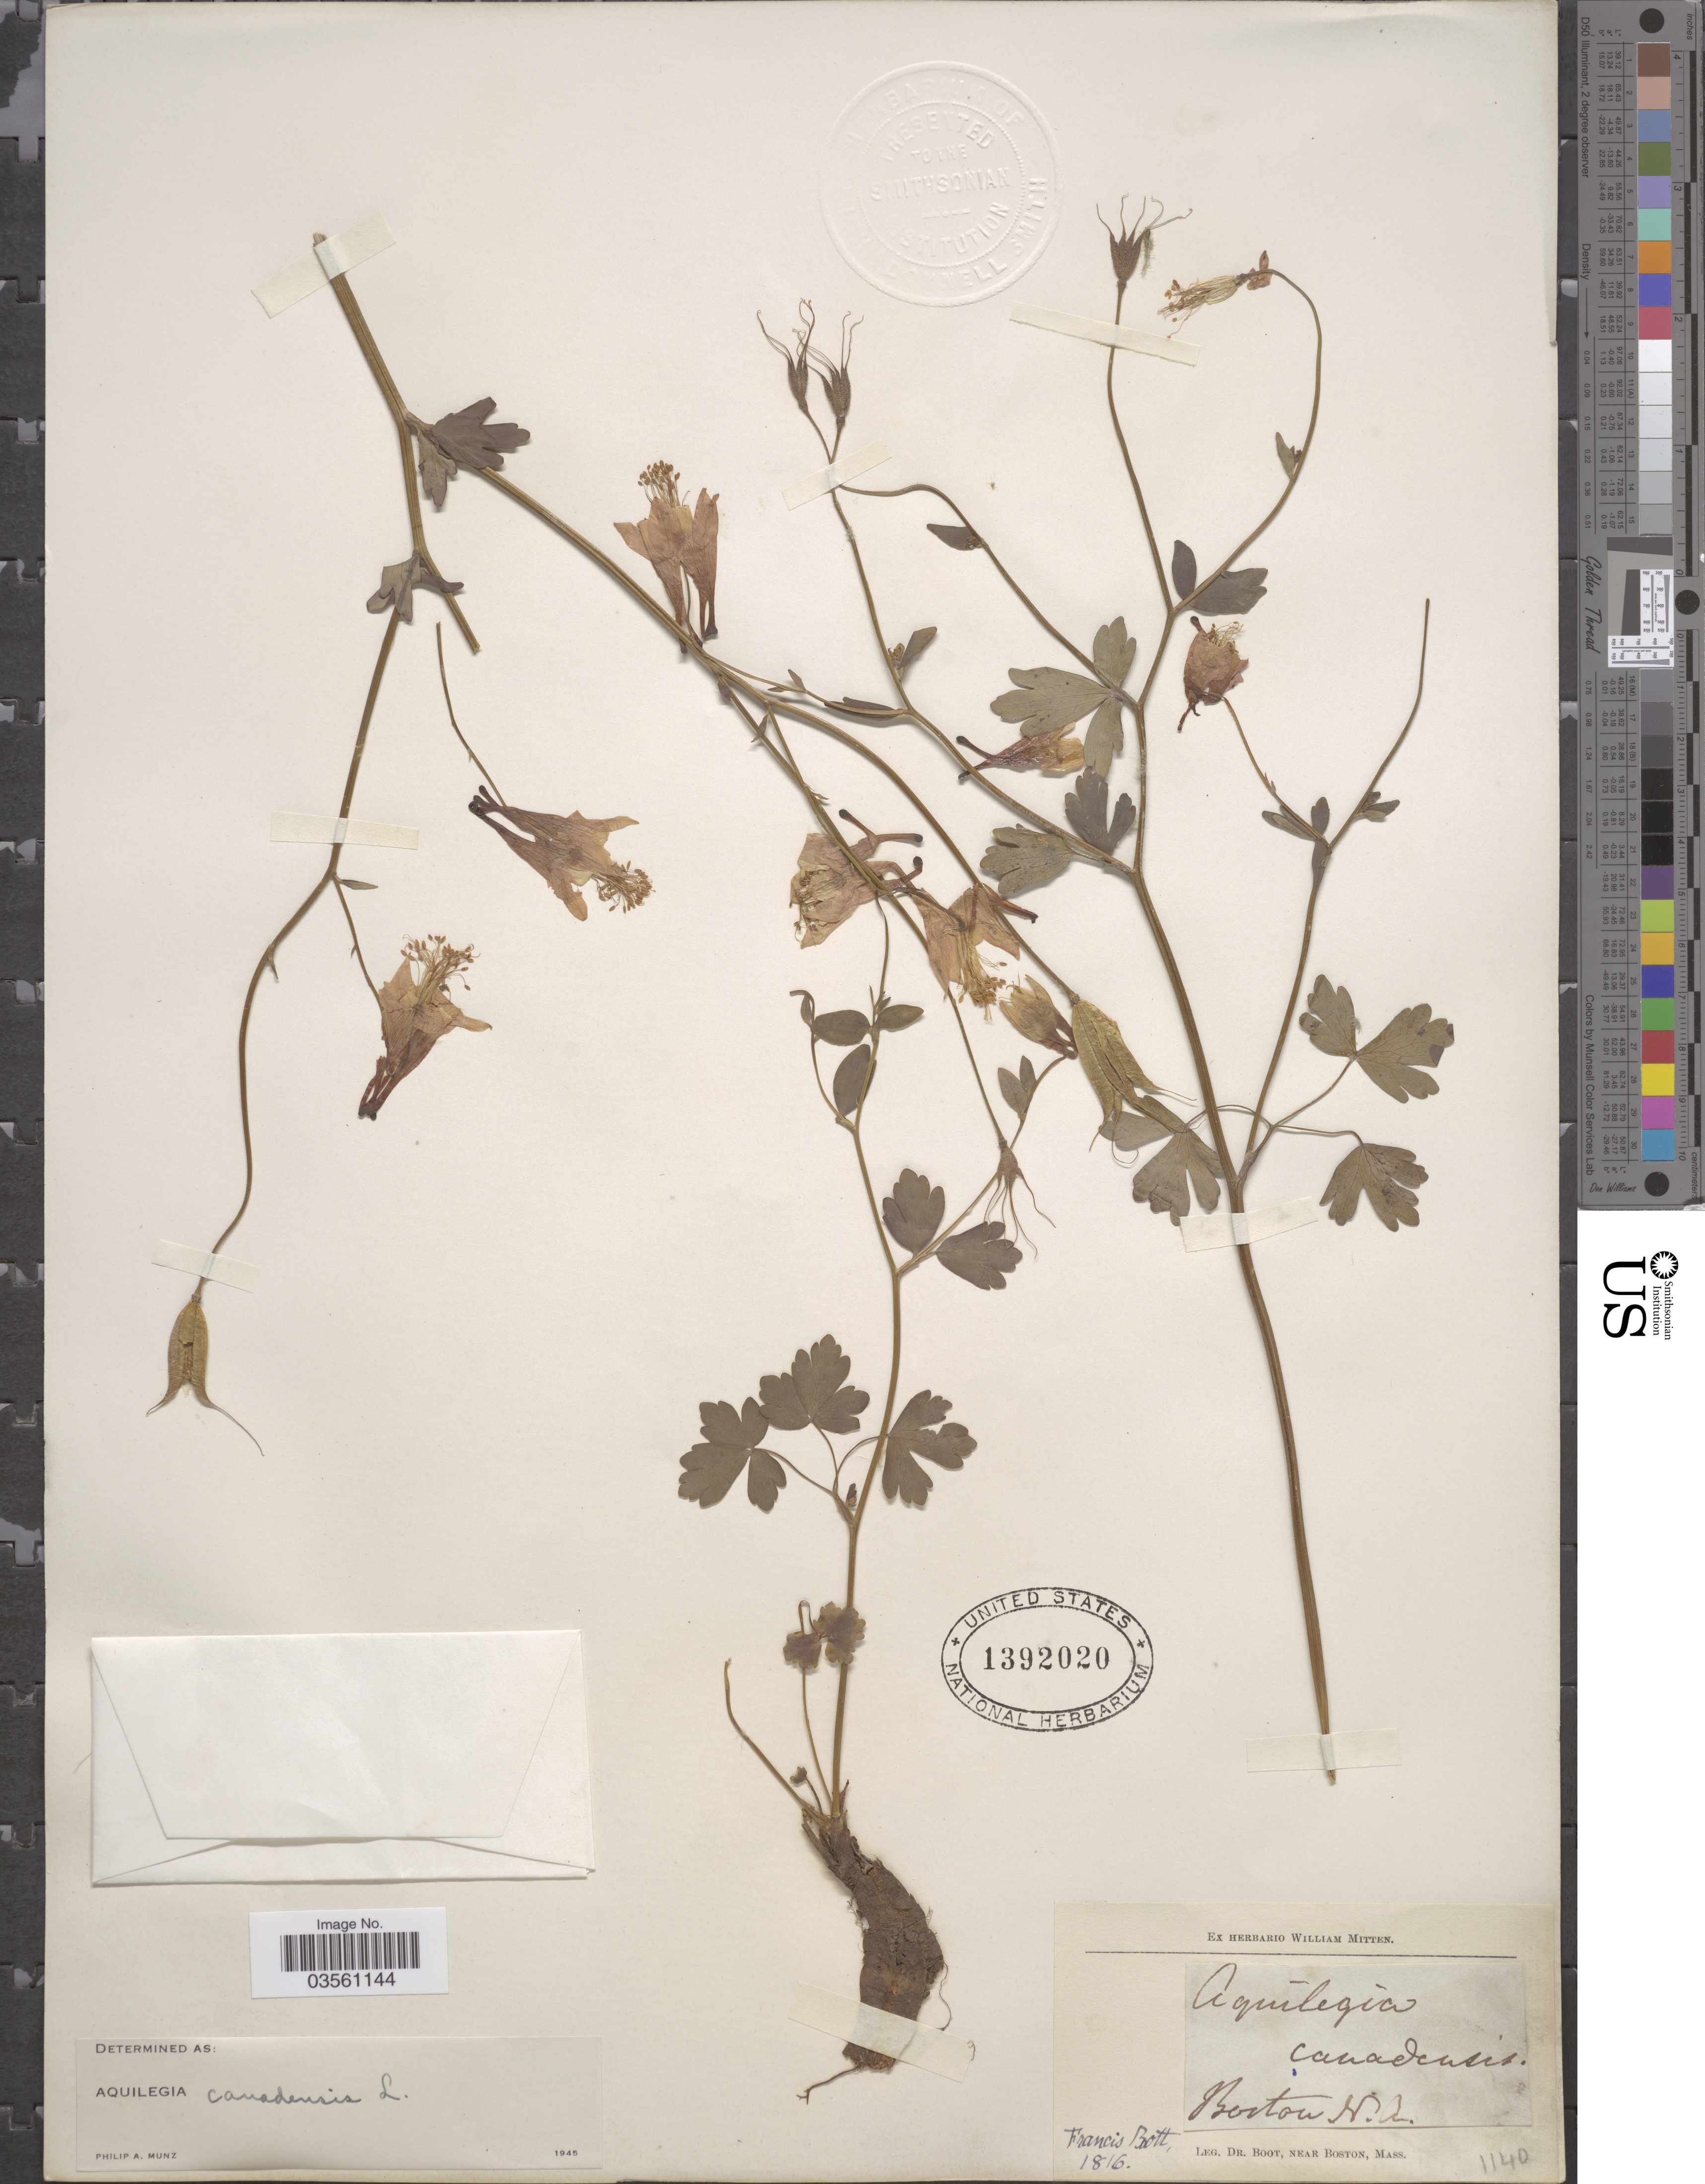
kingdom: Plantae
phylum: Tracheophyta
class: Magnoliopsida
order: Ranunculales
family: Ranunculaceae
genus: Aquilegia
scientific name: Aquilegia canadensis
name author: L.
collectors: F. M. B. Boott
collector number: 1140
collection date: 1816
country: United States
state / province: Massachusetts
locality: Boston M. A.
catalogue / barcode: US 1392020